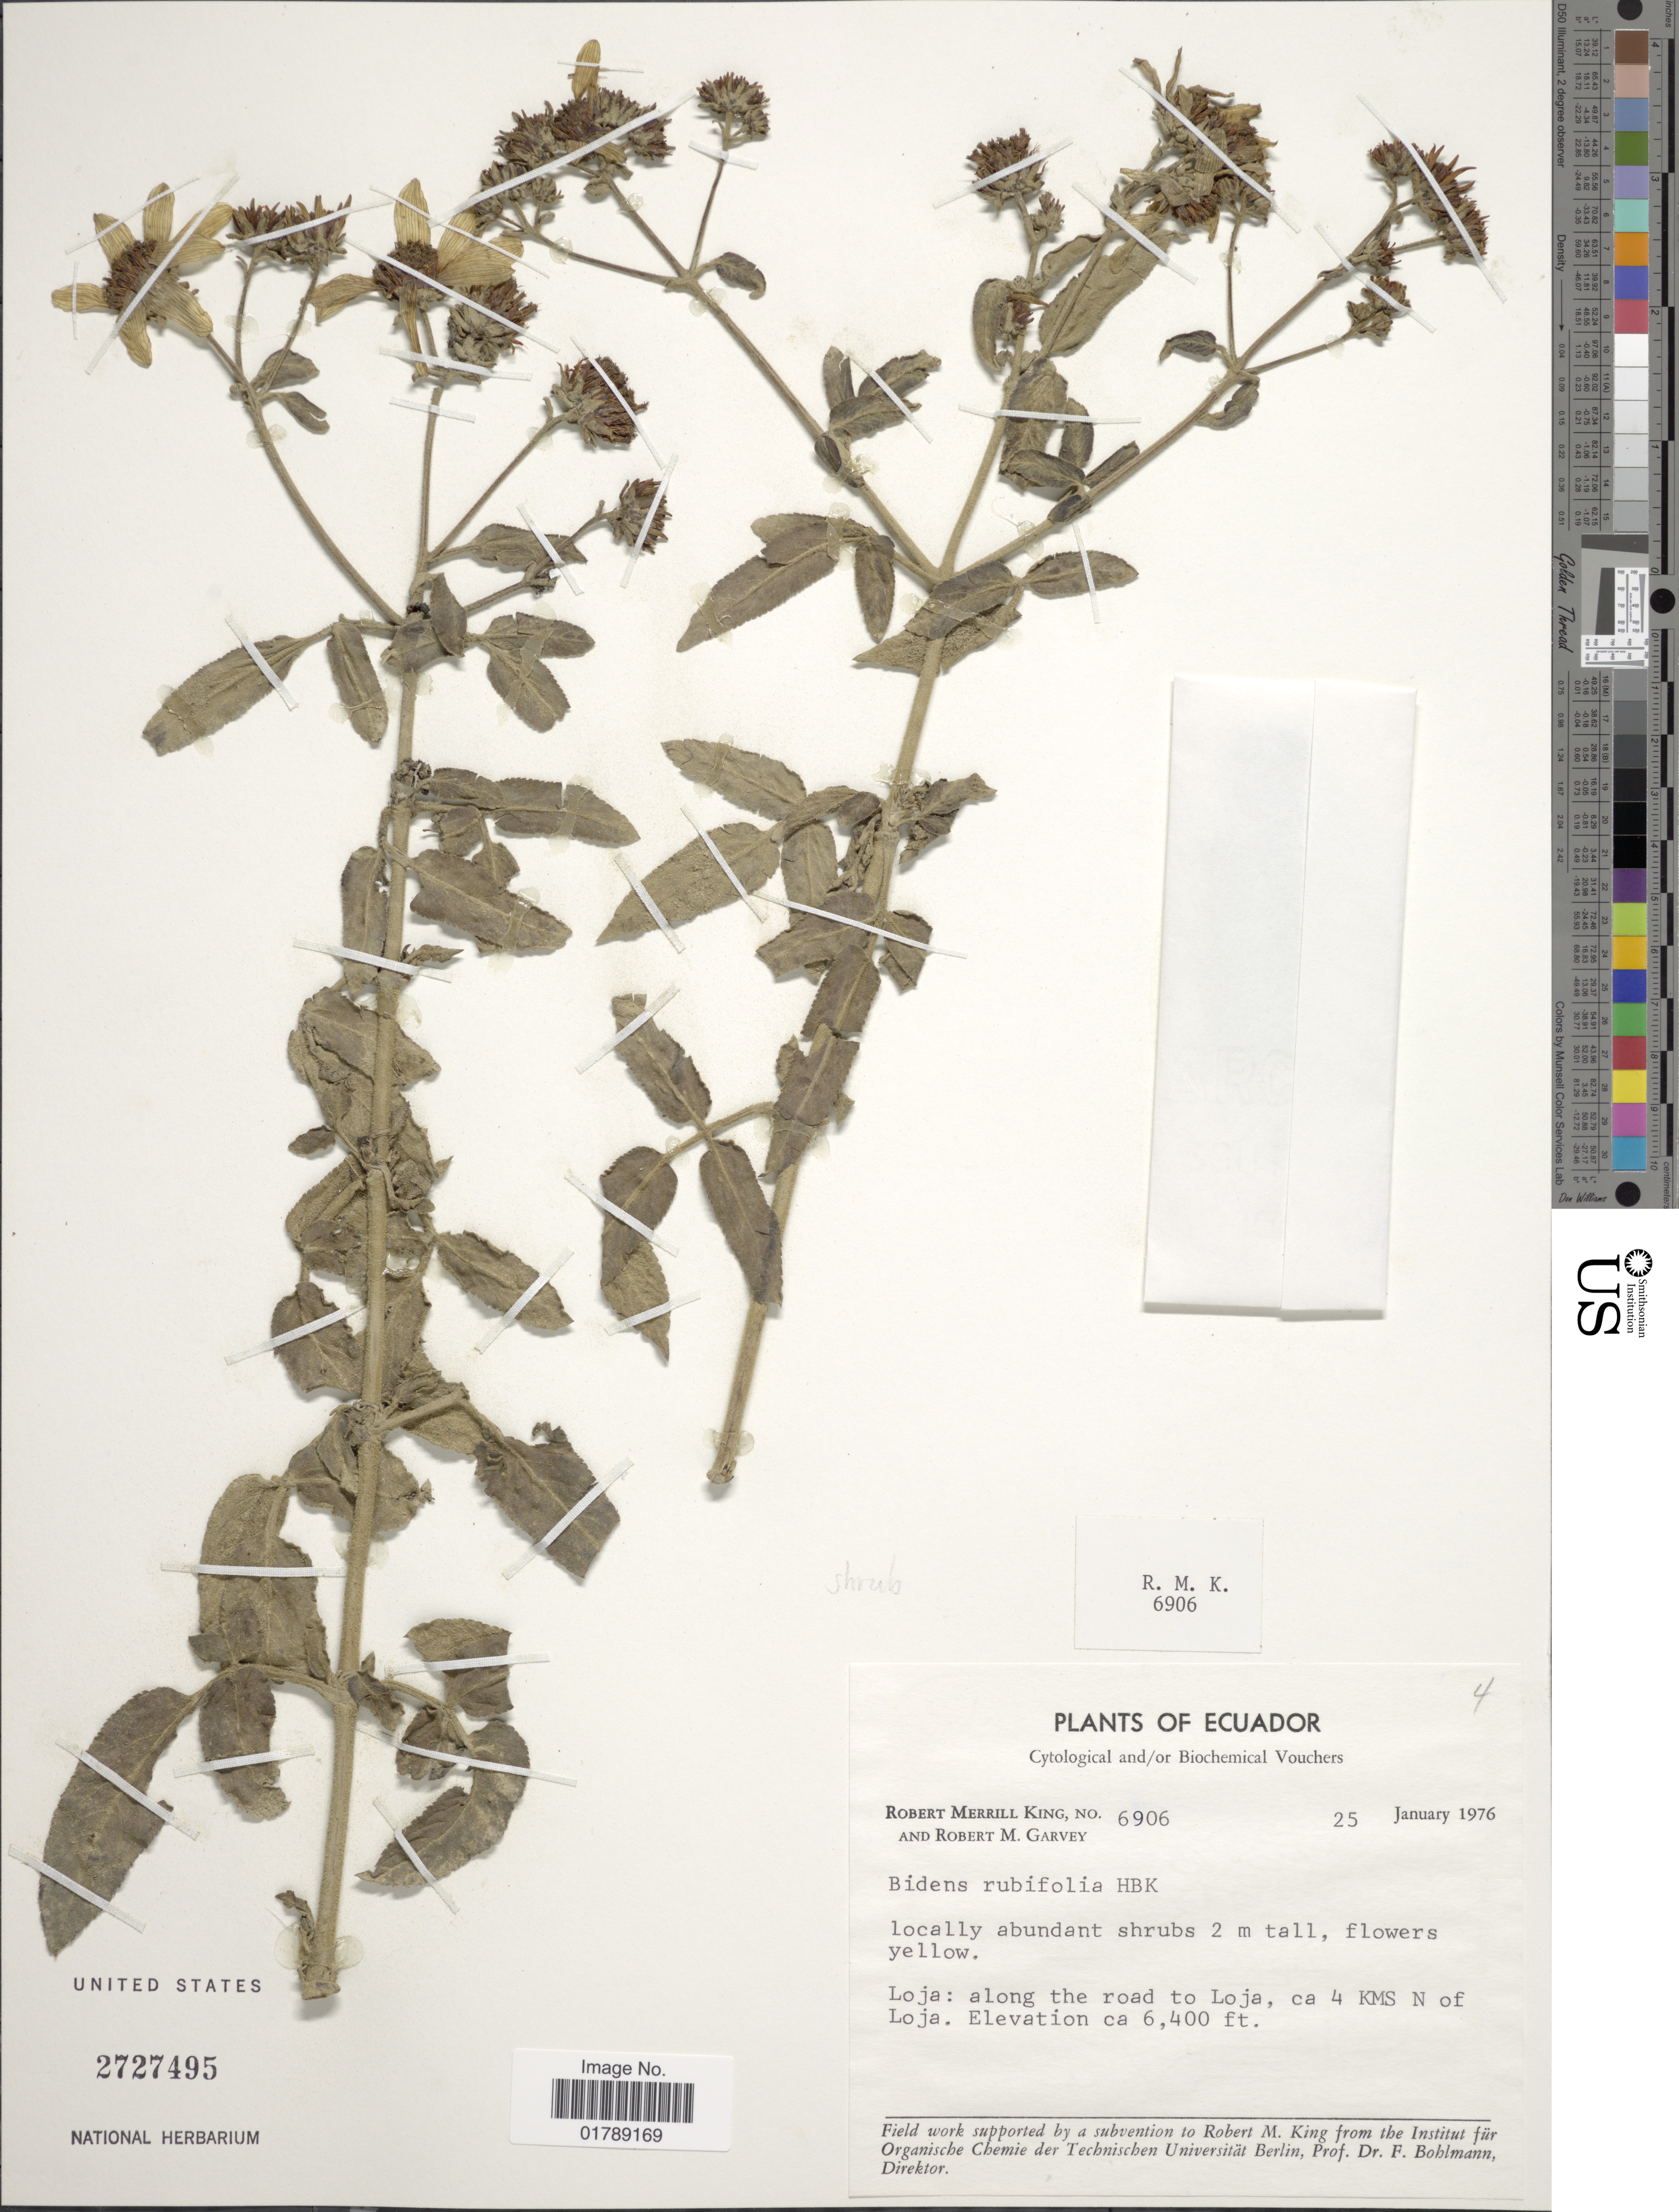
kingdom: Plantae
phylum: Tracheophyta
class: Magnoliopsida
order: Asterales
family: Asteraceae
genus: Bidens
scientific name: Bidens squarrosa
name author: Kunth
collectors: R. M. King & R. Garvey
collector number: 6906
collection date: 1976-01-25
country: Ecuador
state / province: Loja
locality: Along the road to Loja, ca 4 KMS N of Loja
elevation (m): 1951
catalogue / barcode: US 2727495